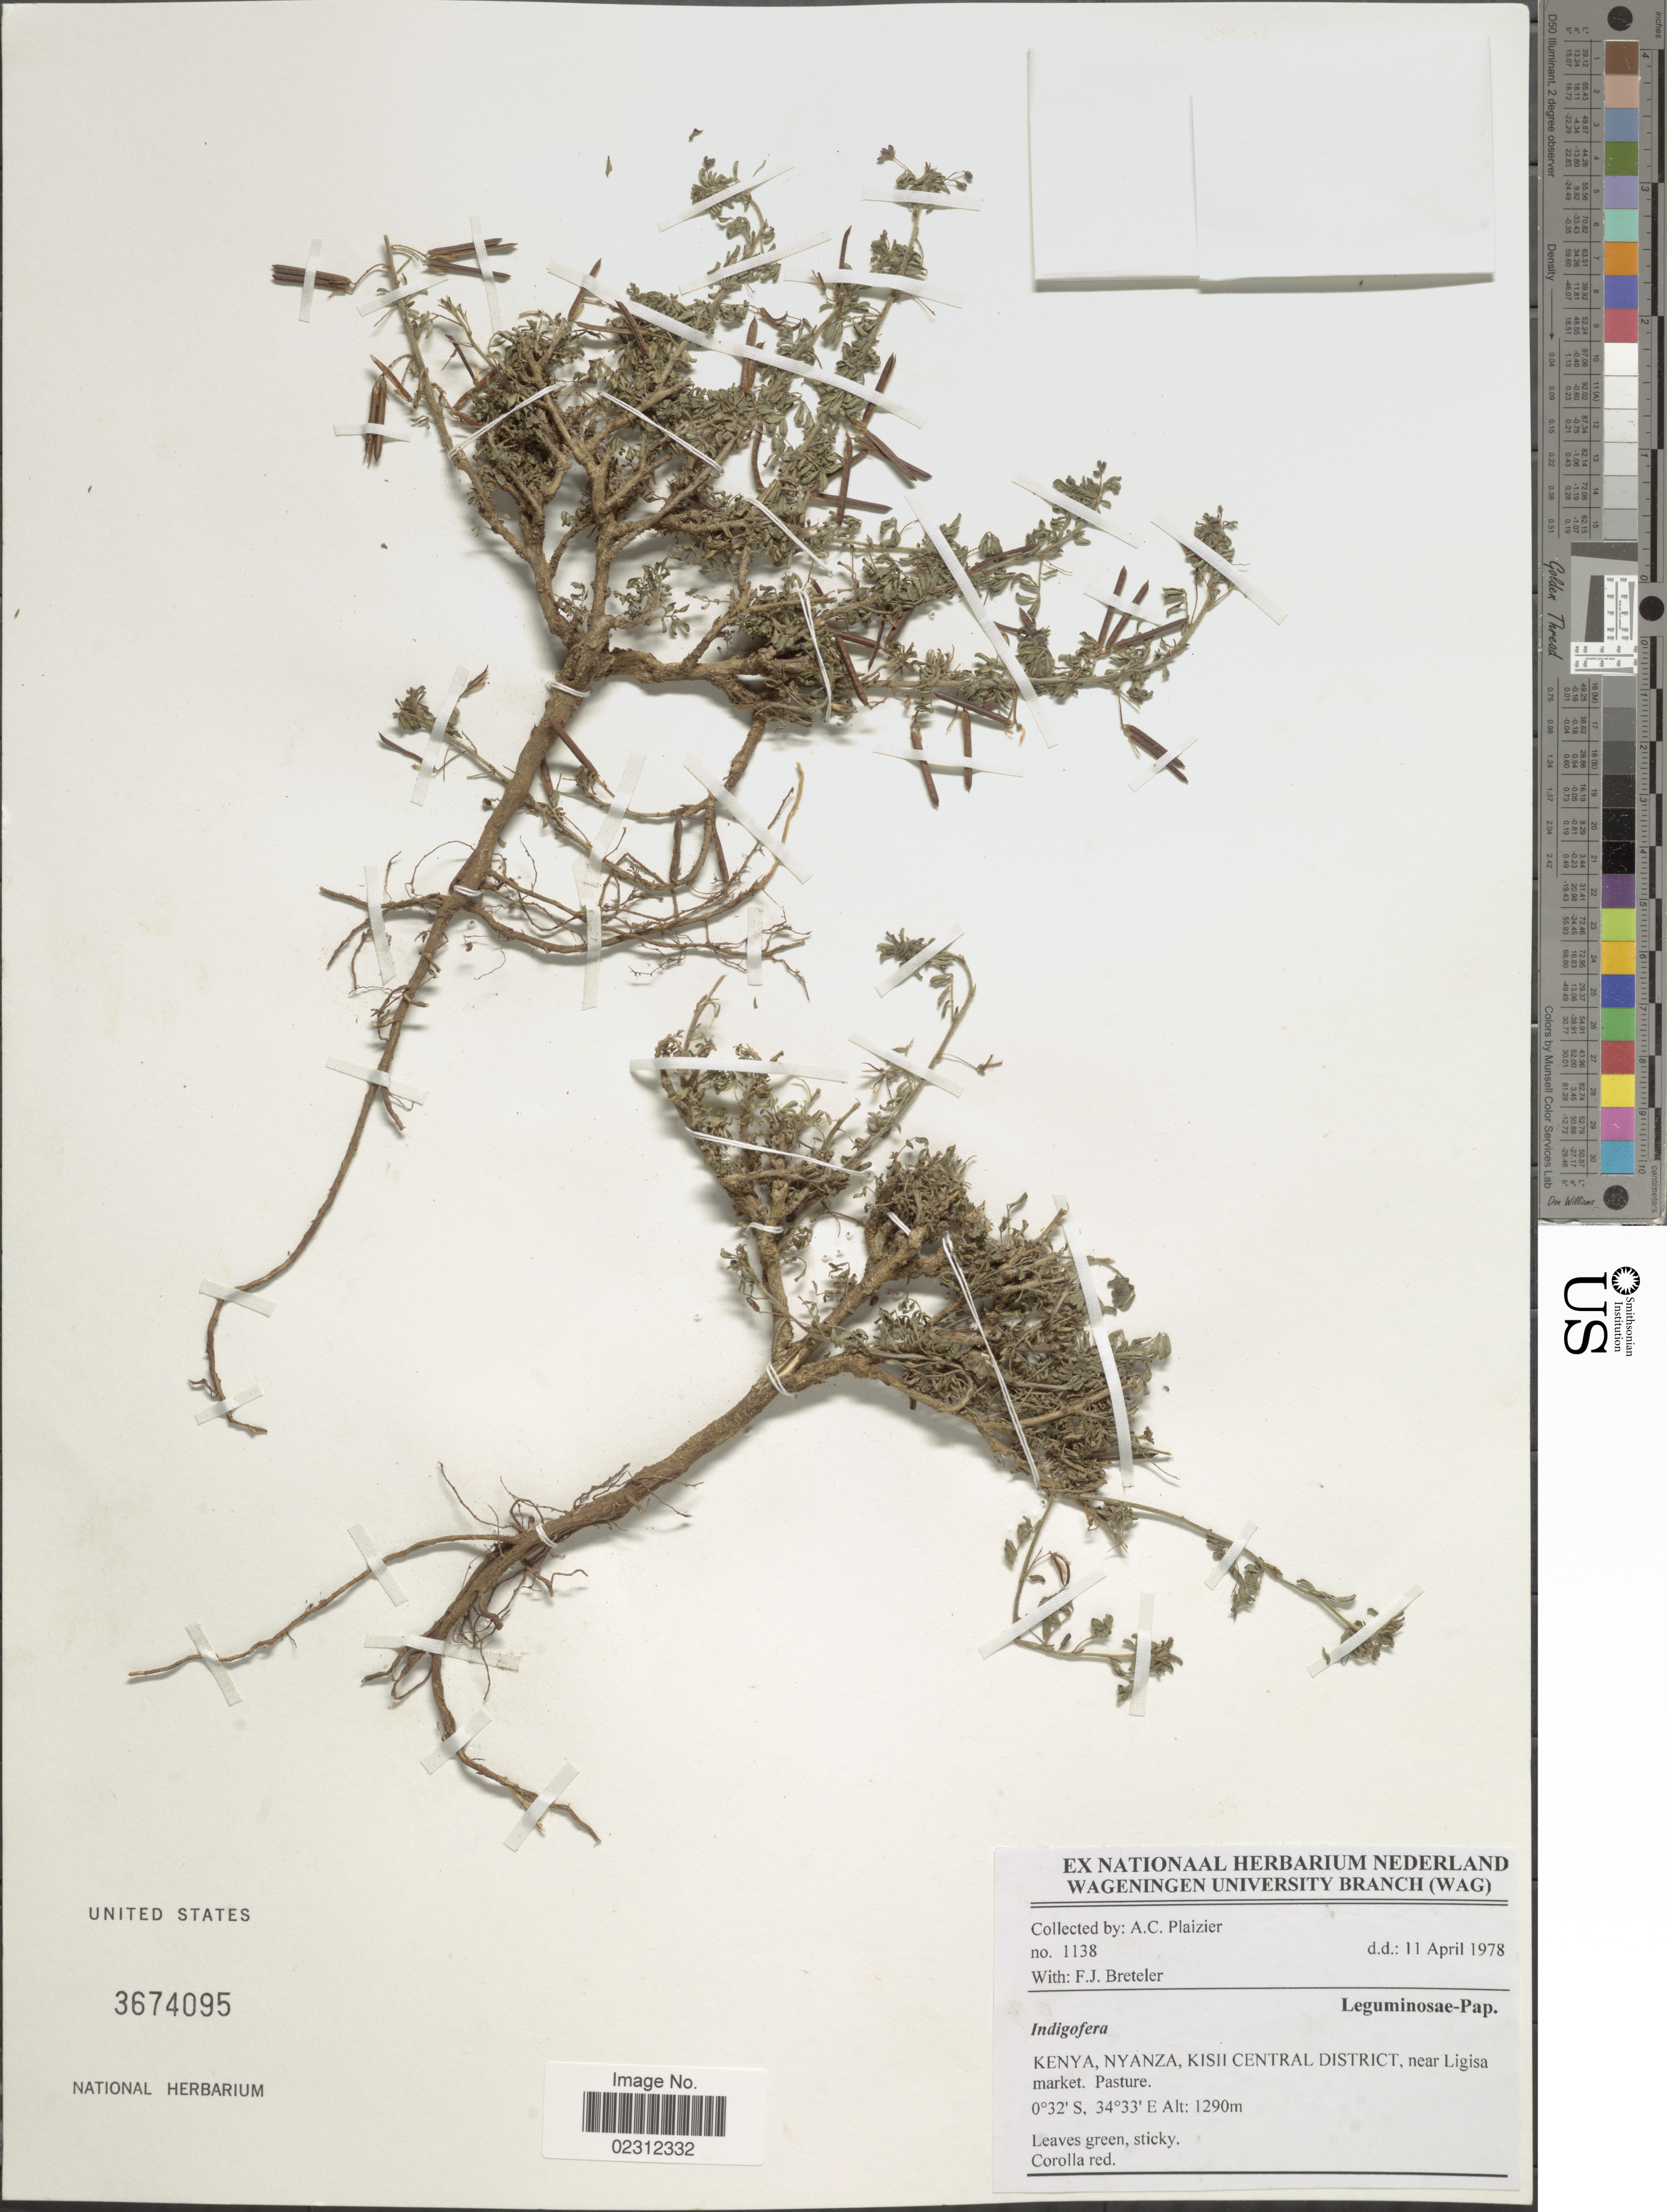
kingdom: Plantae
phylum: Tracheophyta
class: Magnoliopsida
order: Fabales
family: Fabaceae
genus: Indigofera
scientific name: Indigofera sp.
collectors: A. Plaizier & F. J. Breteler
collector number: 1138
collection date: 1978-04-11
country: Kenya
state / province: Homa Bay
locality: Kisii Central District, near Ligisa market. Nyanza.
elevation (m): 1290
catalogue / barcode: US 3674095